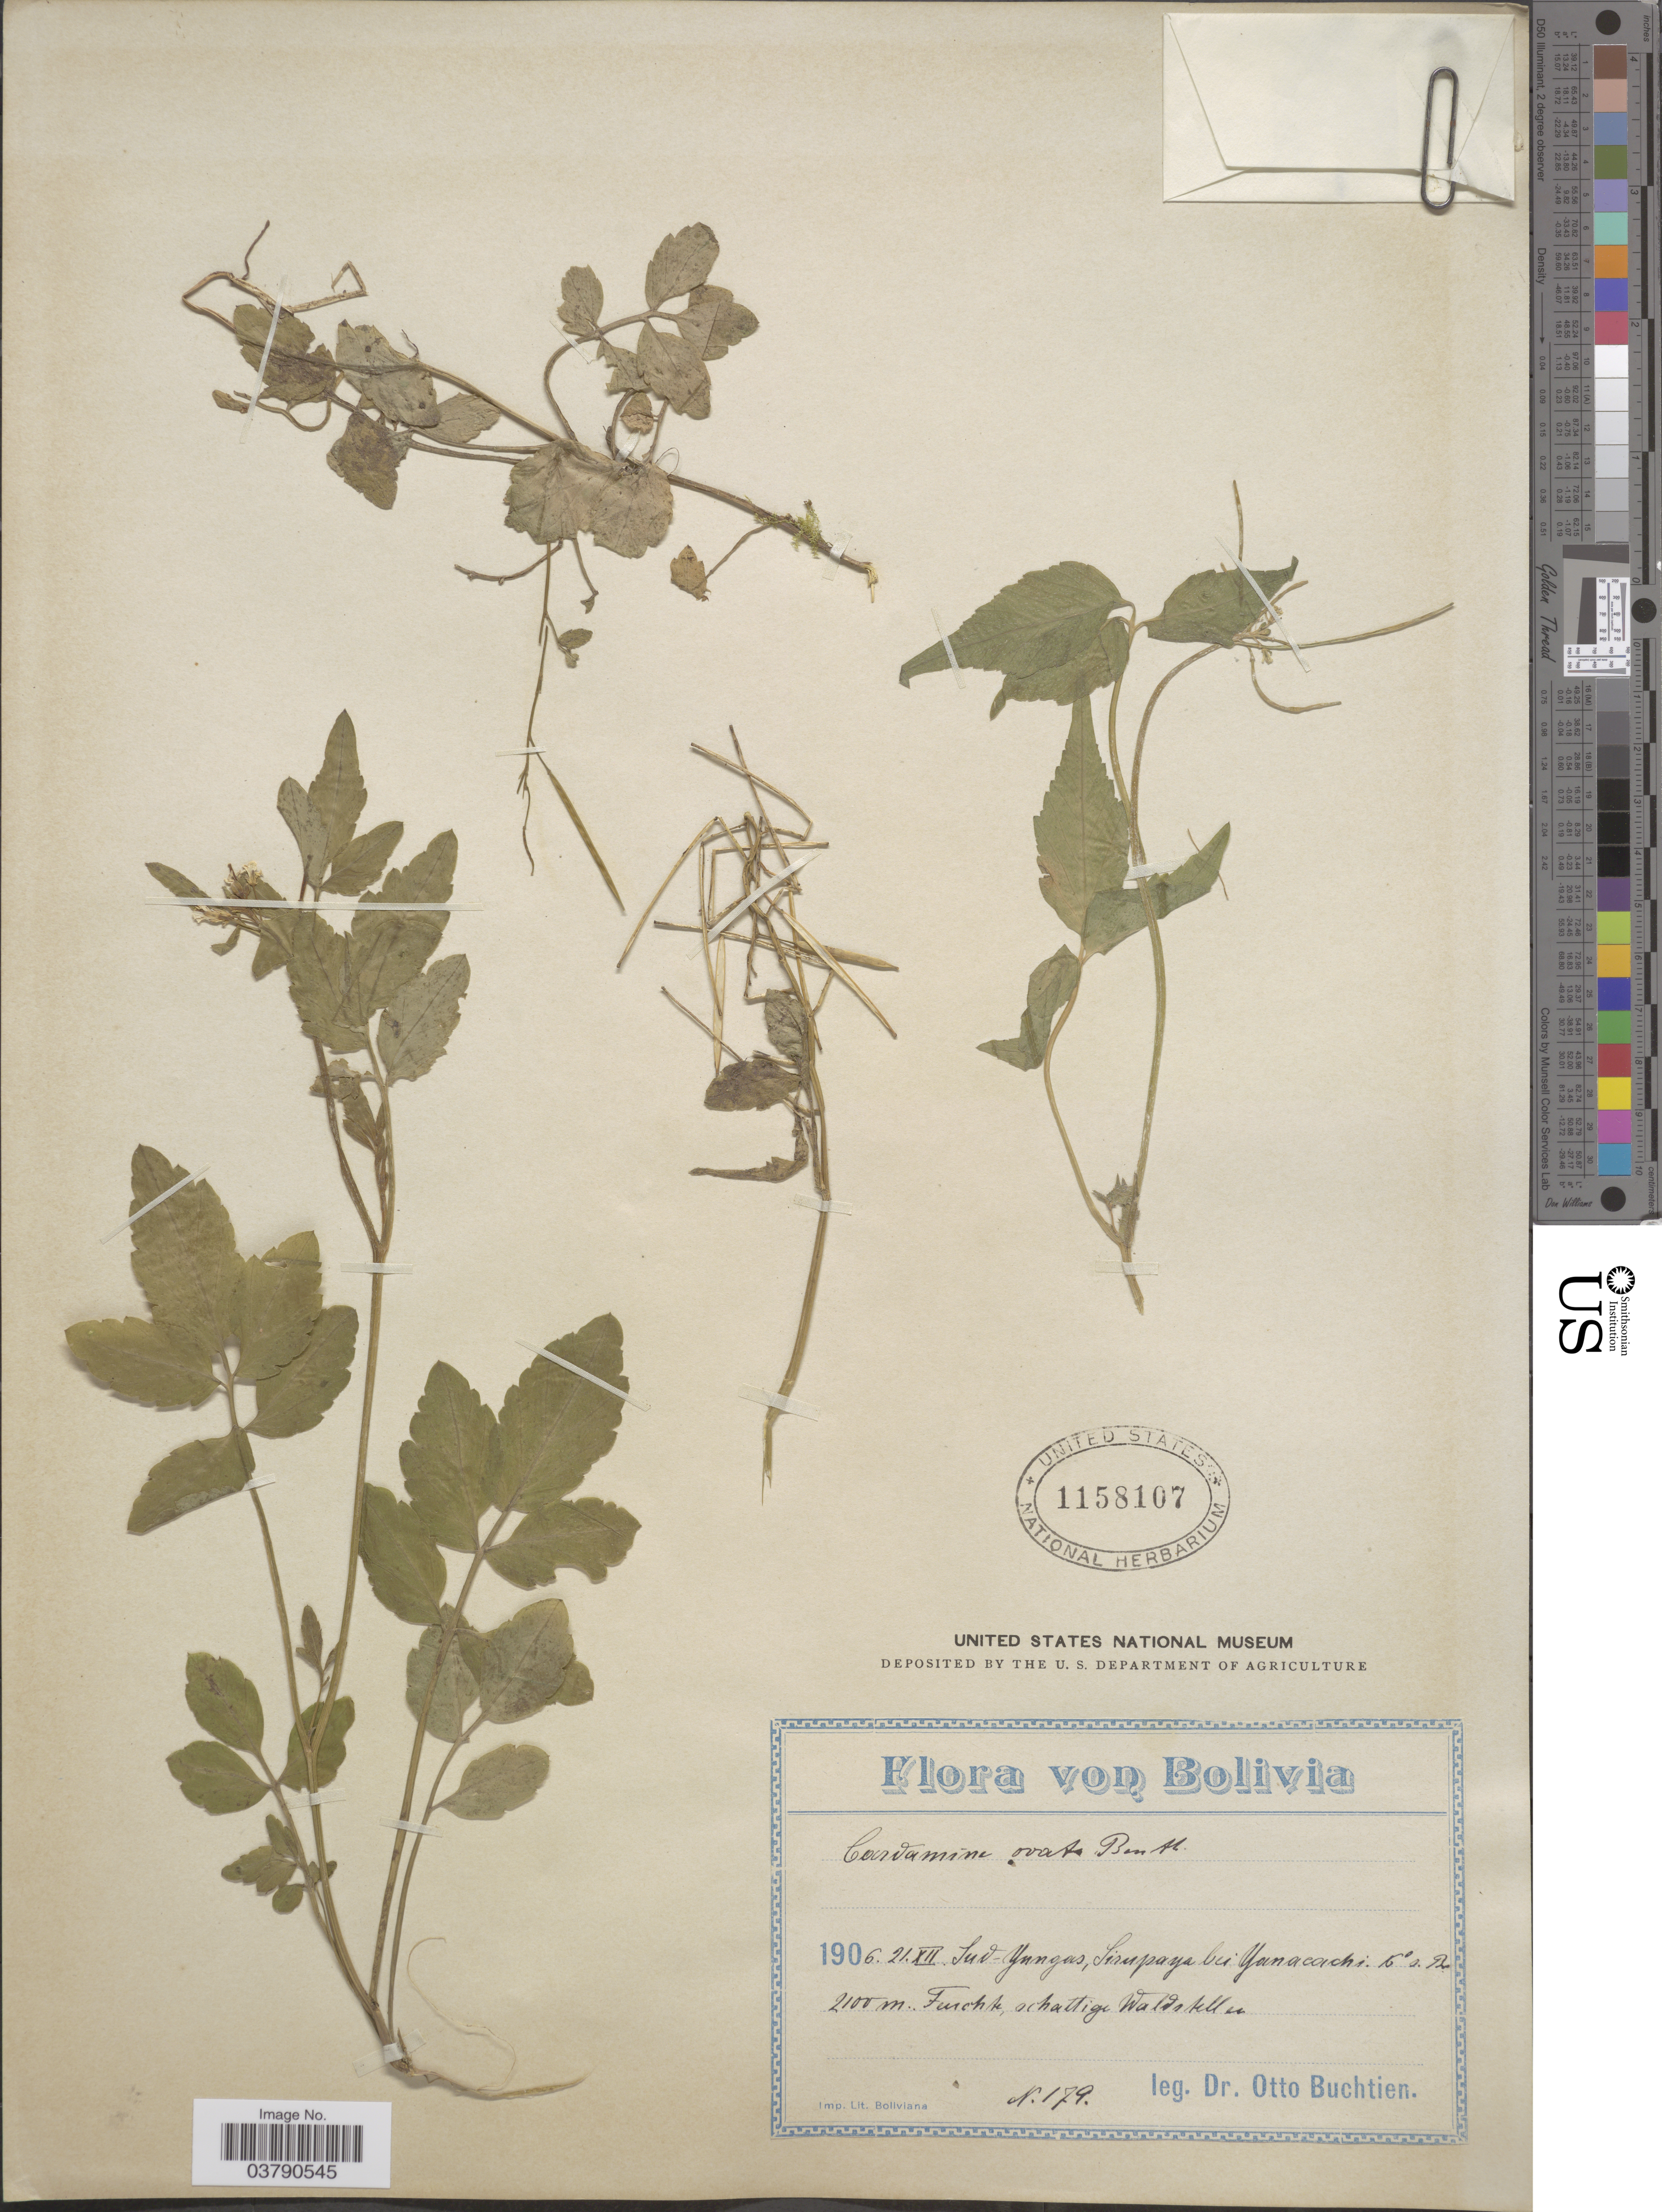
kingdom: Plantae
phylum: Tracheophyta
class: Magnoliopsida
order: Brassicales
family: Brassicaceae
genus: Cardamine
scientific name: Cardamine ovata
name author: Benth.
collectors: O. Buchtien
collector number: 179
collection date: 1906-12-21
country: Bolivia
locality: Sud-Yungas, Sirupaya bei Yanacachi 16°s.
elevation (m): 2100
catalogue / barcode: US 1158107